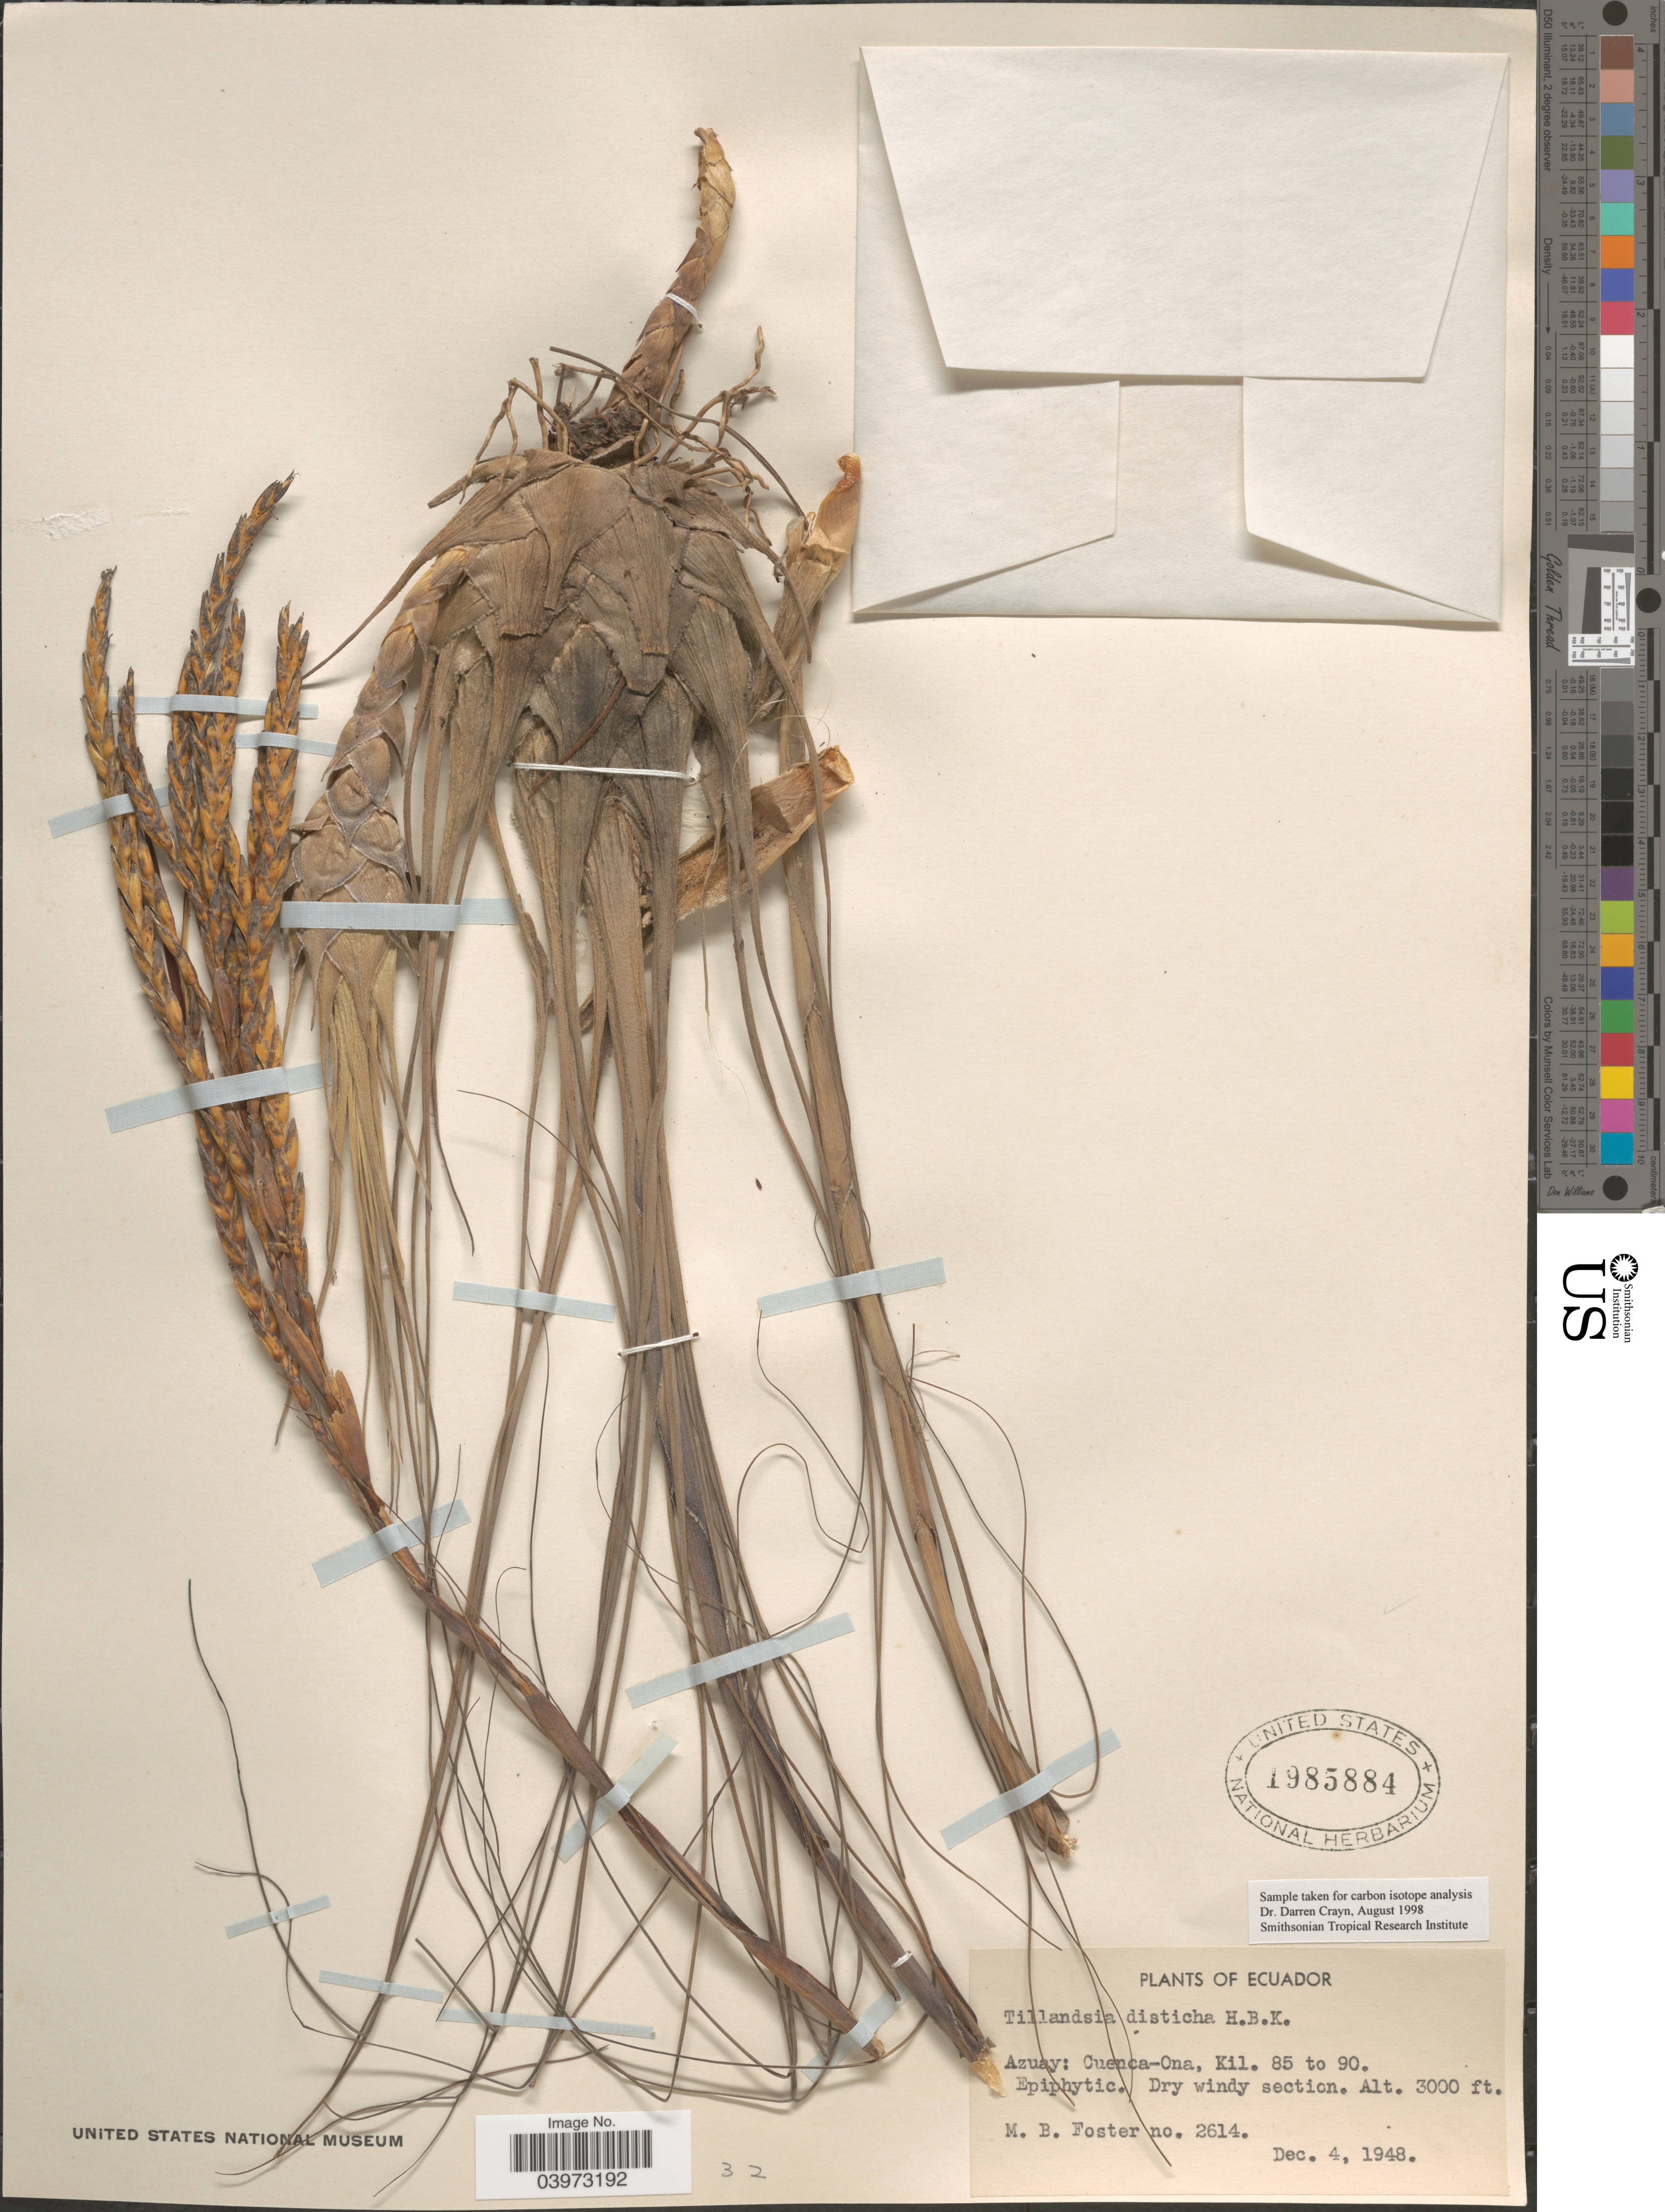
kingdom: Plantae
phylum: Tracheophyta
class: Liliopsida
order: Poales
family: Bromeliaceae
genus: Tillandsia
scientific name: Tillandsia disticha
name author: Kunth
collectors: M. B. Foster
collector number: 2614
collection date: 1948-12-04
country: Ecuador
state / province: Azuay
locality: Cuenca-Ona, Kil. 85 to 90.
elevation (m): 914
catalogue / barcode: US 1985884